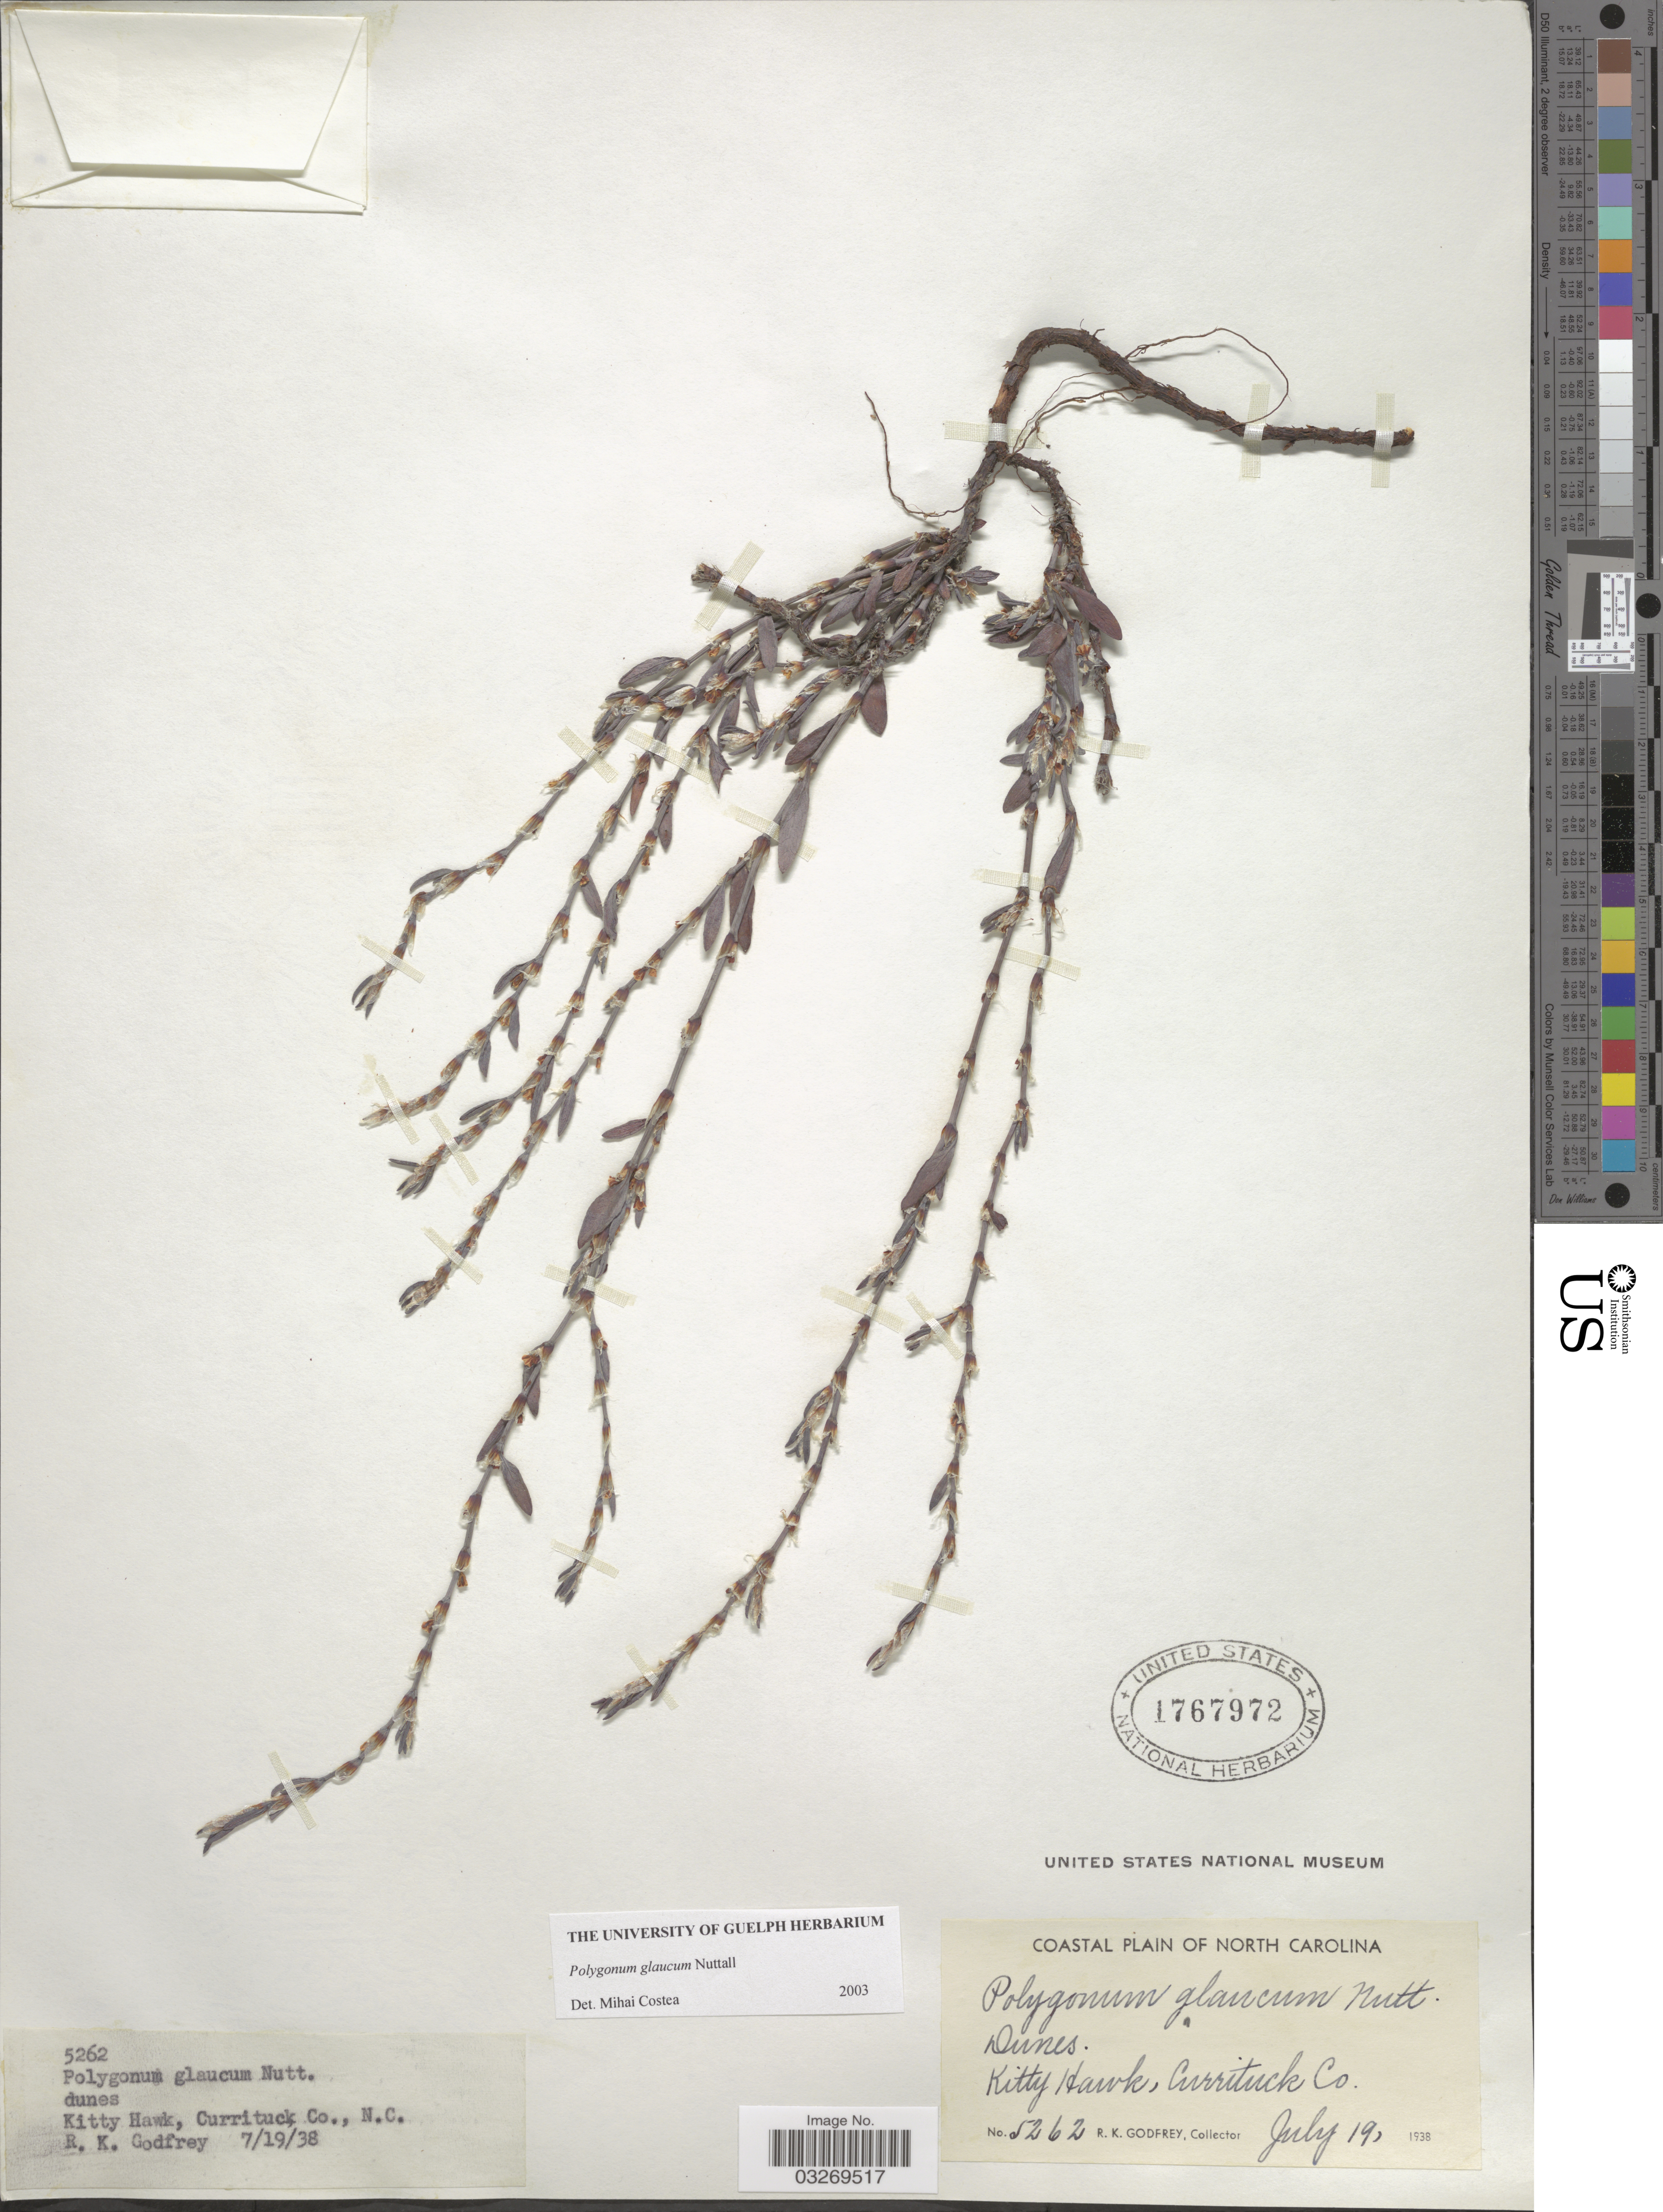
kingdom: Plantae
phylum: Tracheophyta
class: Magnoliopsida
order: Caryophyllales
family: Polygonaceae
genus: Polygonum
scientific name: Polygonum glaucum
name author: Nutt.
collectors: R. K. Godfrey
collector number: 5262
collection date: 1938-07-19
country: United States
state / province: North Carolina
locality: Kitty Hawk, Currituck Co.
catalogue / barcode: US 1767972